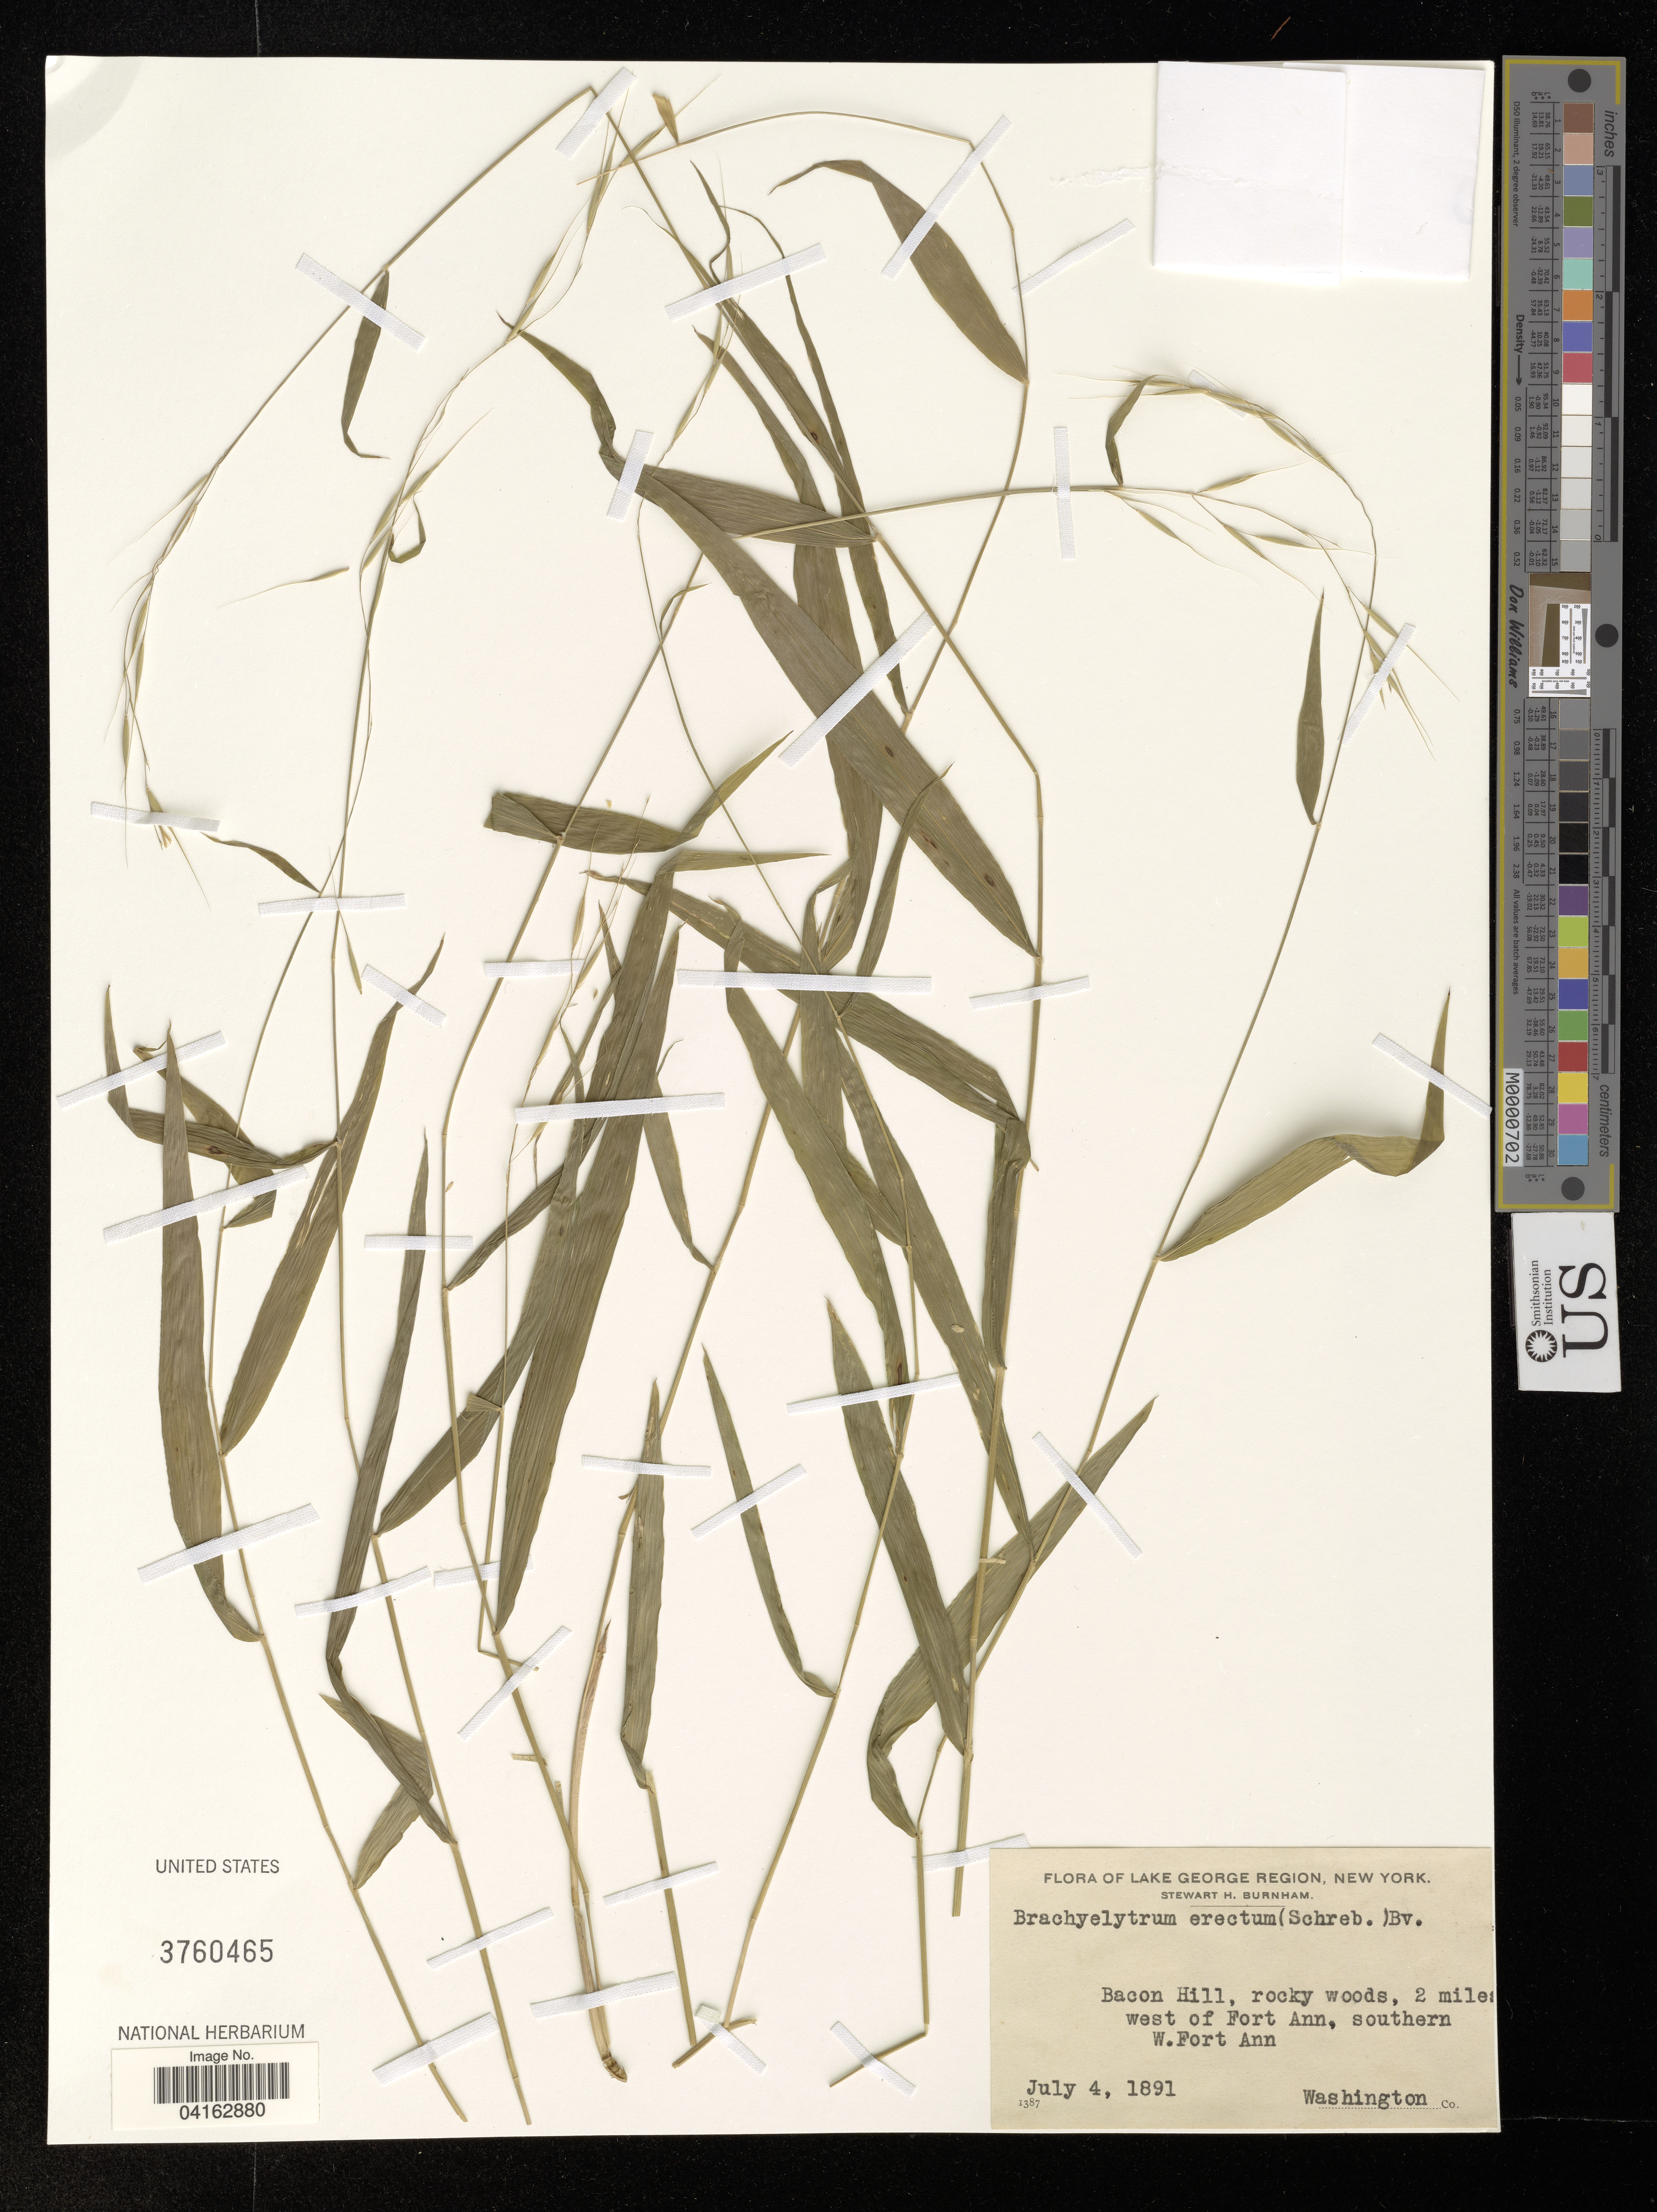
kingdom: Plantae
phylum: Tracheophyta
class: Liliopsida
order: Poales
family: Poaceae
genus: Brachyelytrum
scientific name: Brachyelytrum erectum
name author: (Schreb.) P. Beauv.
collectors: S. Burnham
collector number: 1387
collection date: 1891-07-04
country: United States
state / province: New York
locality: Lake George Region. Bacon Hill, rocky woods, 2 miles west of Fort Ann, southern W. Fort Ann. Washington Co.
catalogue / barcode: US 3760465